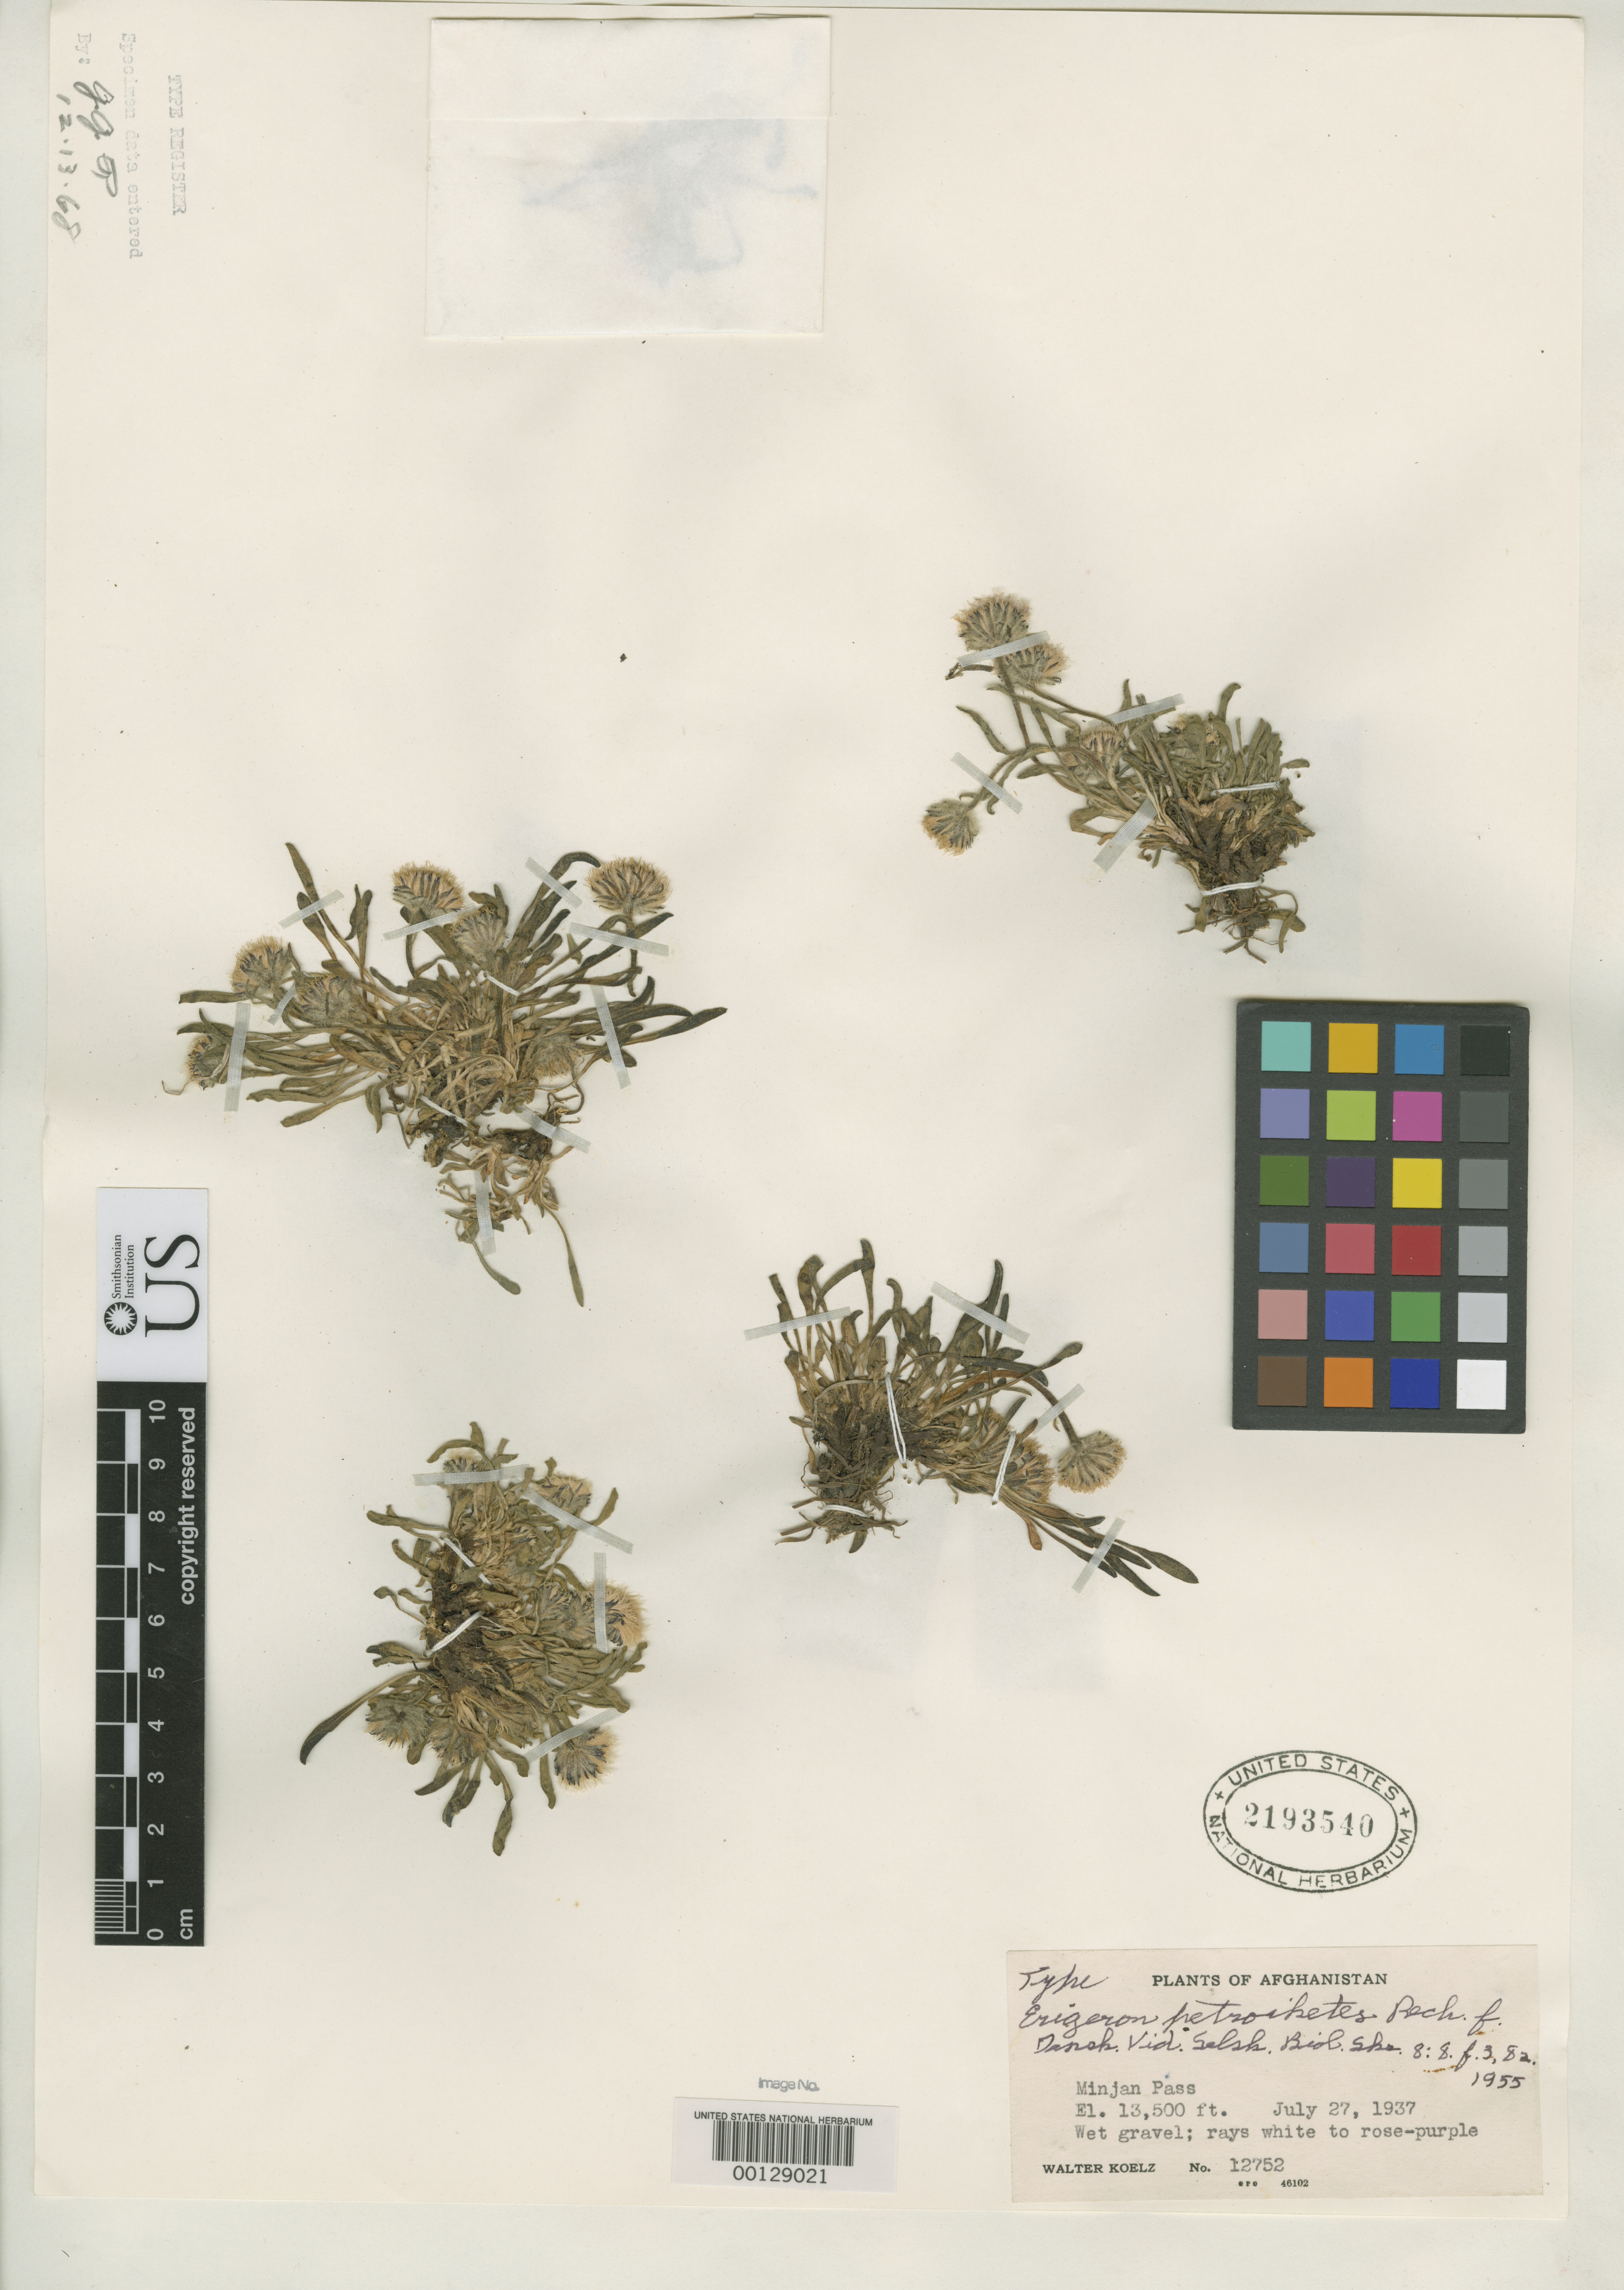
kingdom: Plantae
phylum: Tracheophyta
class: Magnoliopsida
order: Asterales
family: Asteraceae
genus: Erigeron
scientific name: Erigeron petroiketes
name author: Rech. f.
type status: Type Material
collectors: W. N. Koelz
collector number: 12752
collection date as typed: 27 Jul 1937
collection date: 1937-07-27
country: Afghanistan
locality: Minjan Pass.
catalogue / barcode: US 2193540